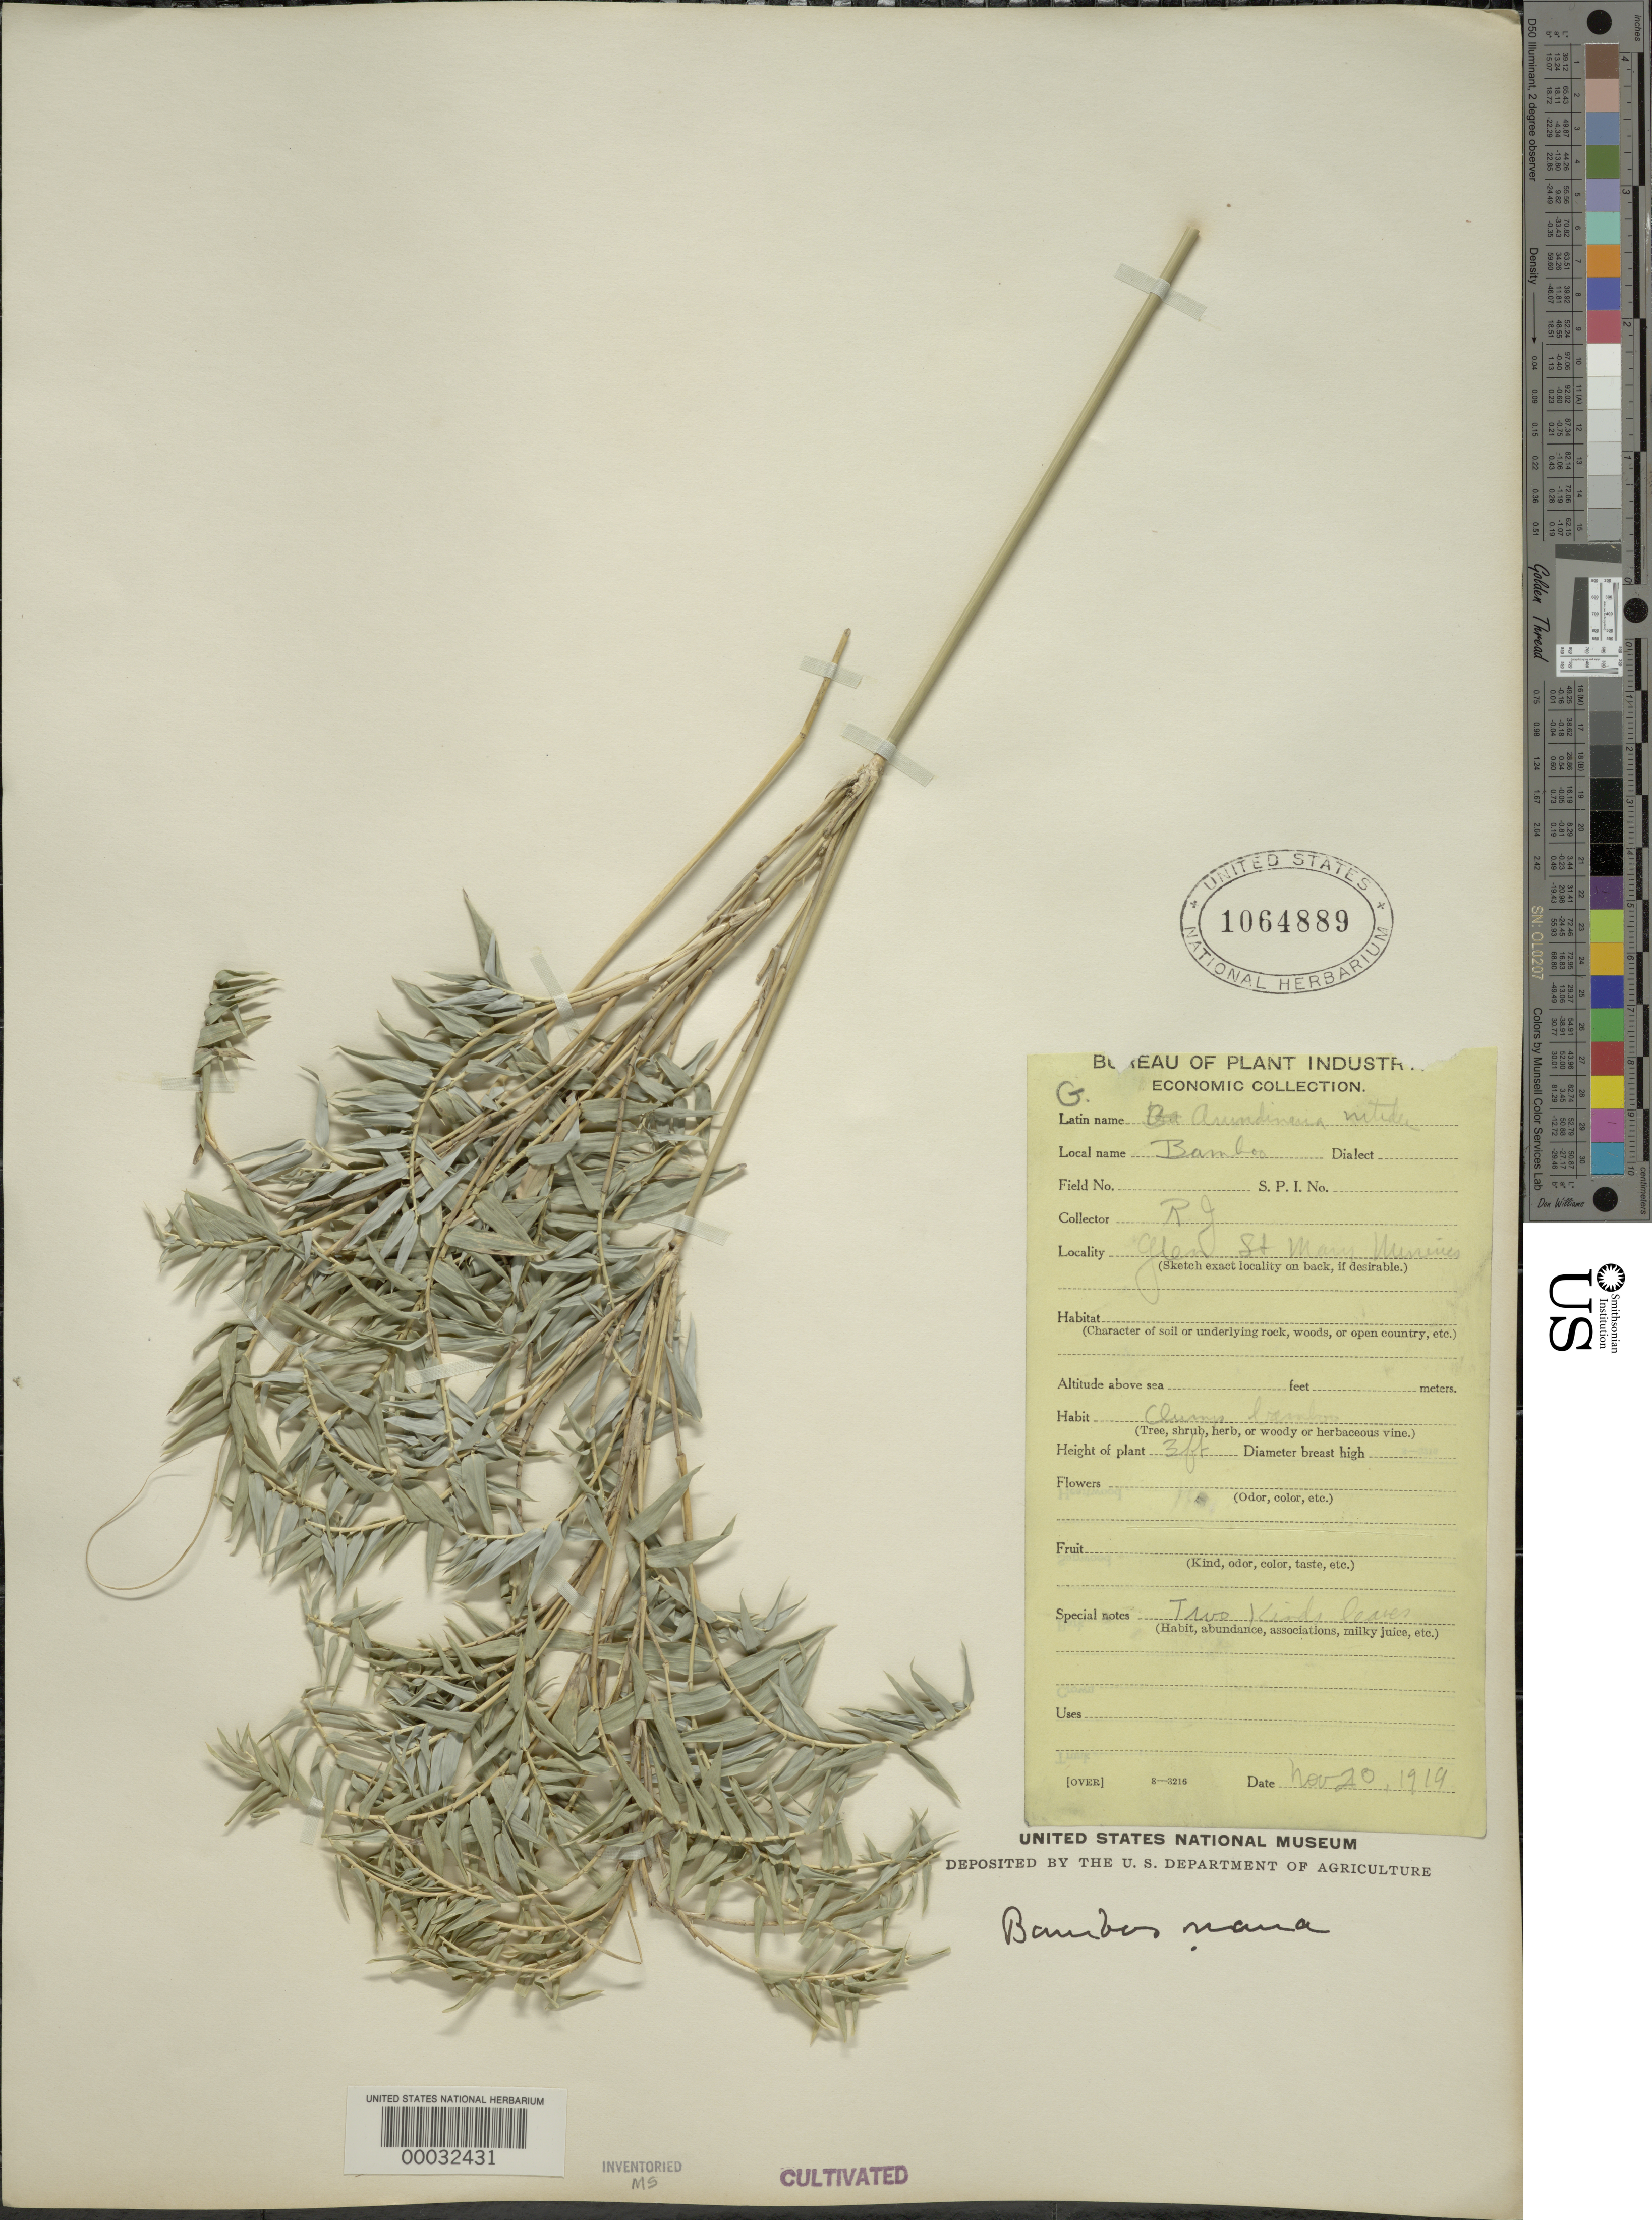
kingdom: Plantae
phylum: Tracheophyta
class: Liliopsida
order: Poales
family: Poaceae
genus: Bambusa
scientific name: Bambusa multiplex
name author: (Lour.) Raeusch. ex Schult. & Schult. f.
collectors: R. Jones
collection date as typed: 20 Nov 1919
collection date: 1919-11-20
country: United States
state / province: Florida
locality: Glen st. mary nurseries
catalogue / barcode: US 1064889